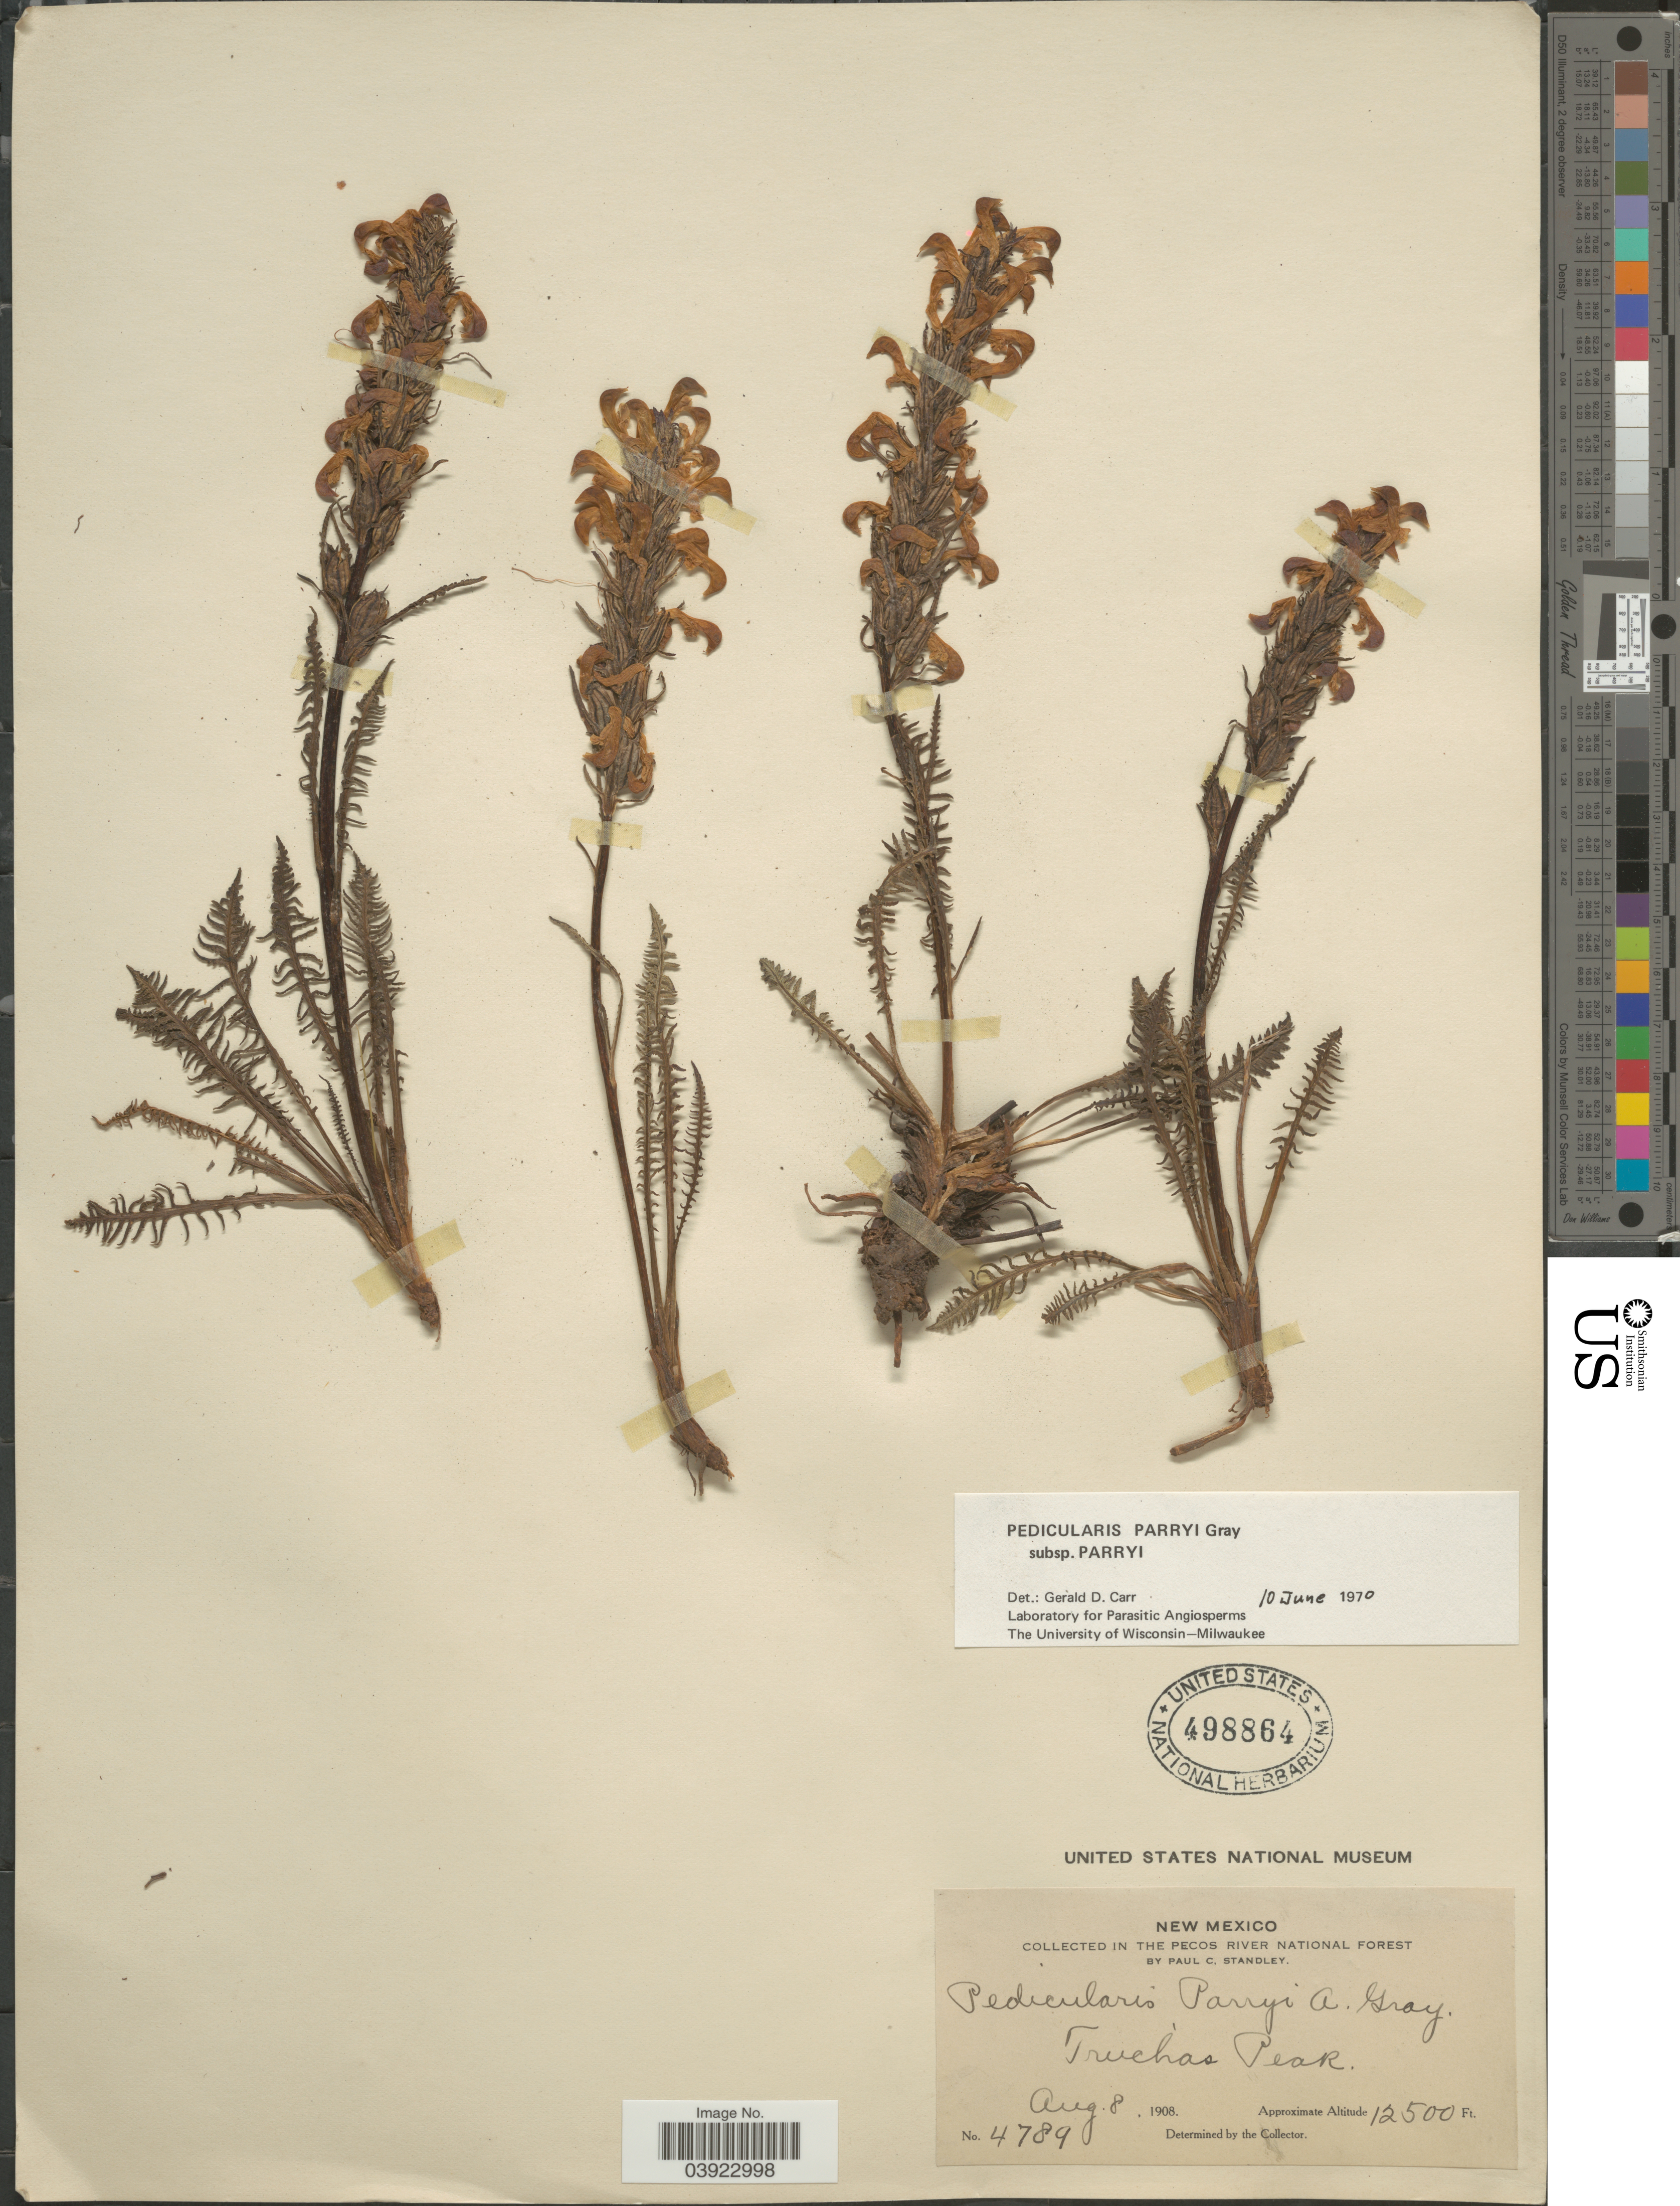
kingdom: Plantae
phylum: Tracheophyta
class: Magnoliopsida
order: Lamiales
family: Orobanchaceae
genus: Pedicularis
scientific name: Pedicularis parryi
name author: A. Gray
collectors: P. C. Standley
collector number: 4789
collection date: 1908-08-08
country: United States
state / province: New Mexico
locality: The Pecos River National Forest. Truchas Peak.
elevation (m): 3810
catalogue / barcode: US 498864